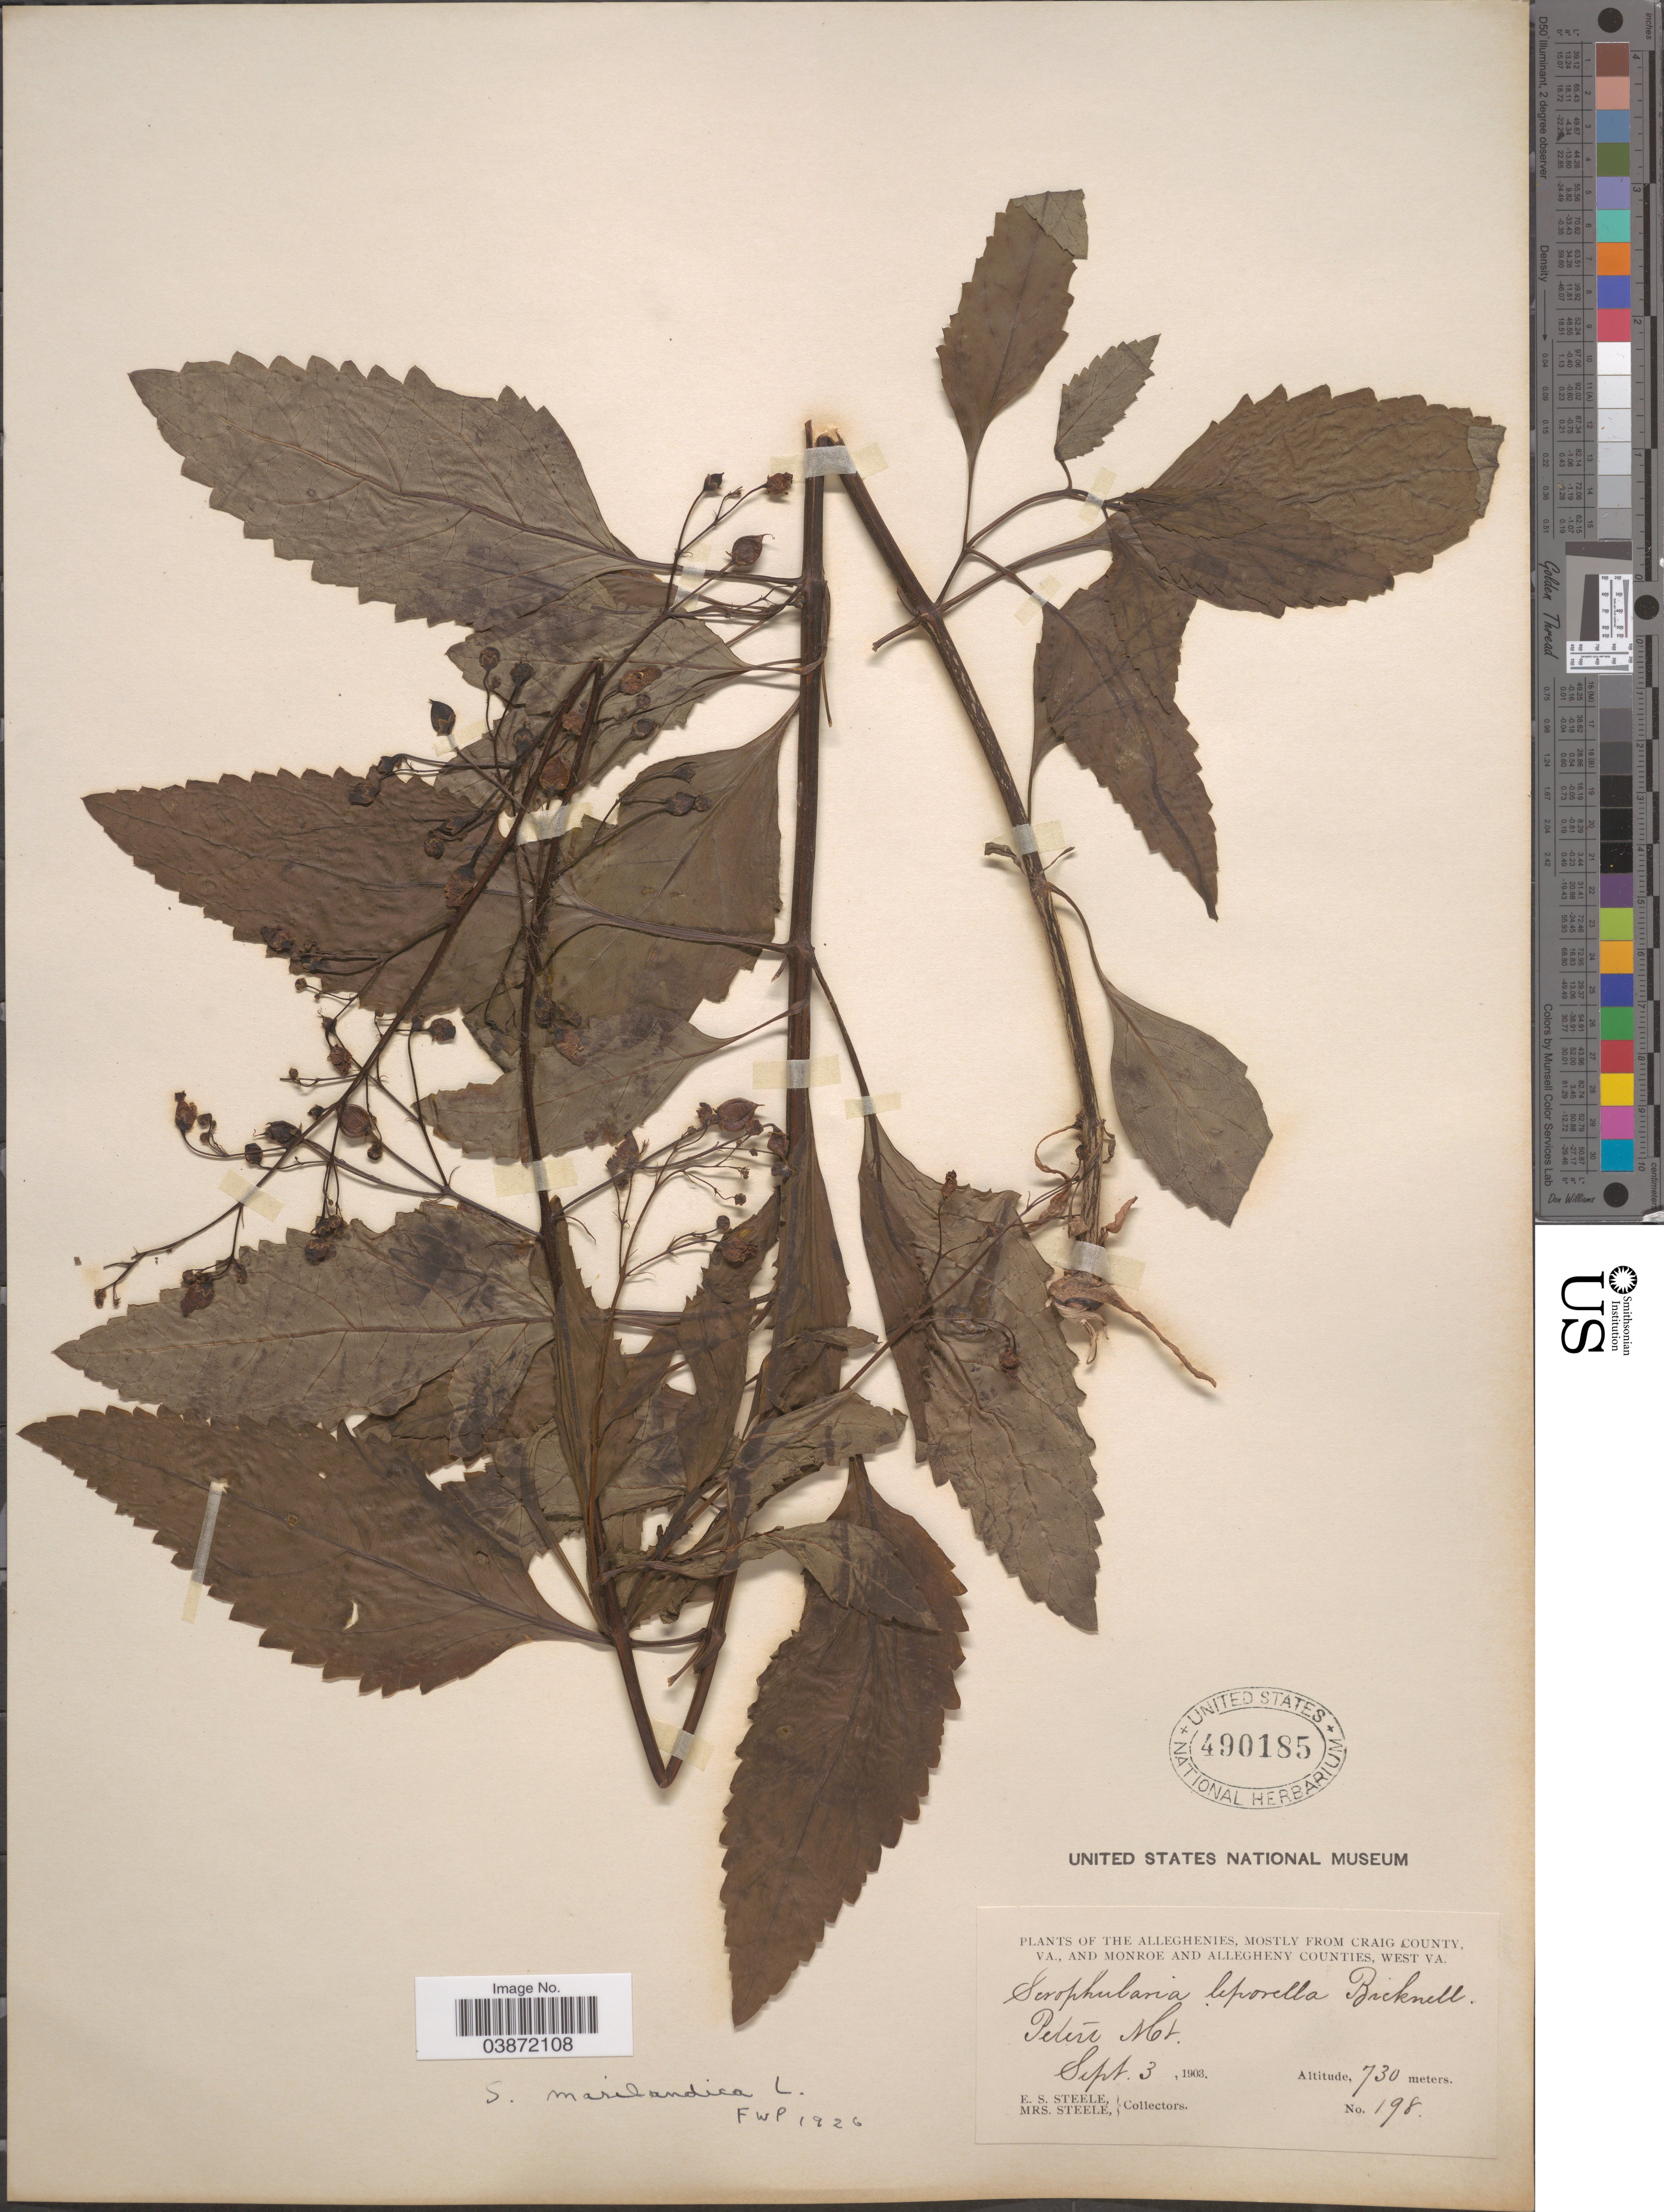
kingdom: Plantae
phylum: Tracheophyta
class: Magnoliopsida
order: Lamiales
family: Scrophulariaceae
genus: Scrophularia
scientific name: Scrophularia marilandica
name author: L.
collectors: E. Steele & Mrs. E. S. Steele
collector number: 198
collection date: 1903-09-03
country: United States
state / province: Virginia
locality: Alleghenies, mostly from Craig County, VA, and Monroe and Allegheny Counties, West VA. Peters Mt.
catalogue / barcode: US 490185